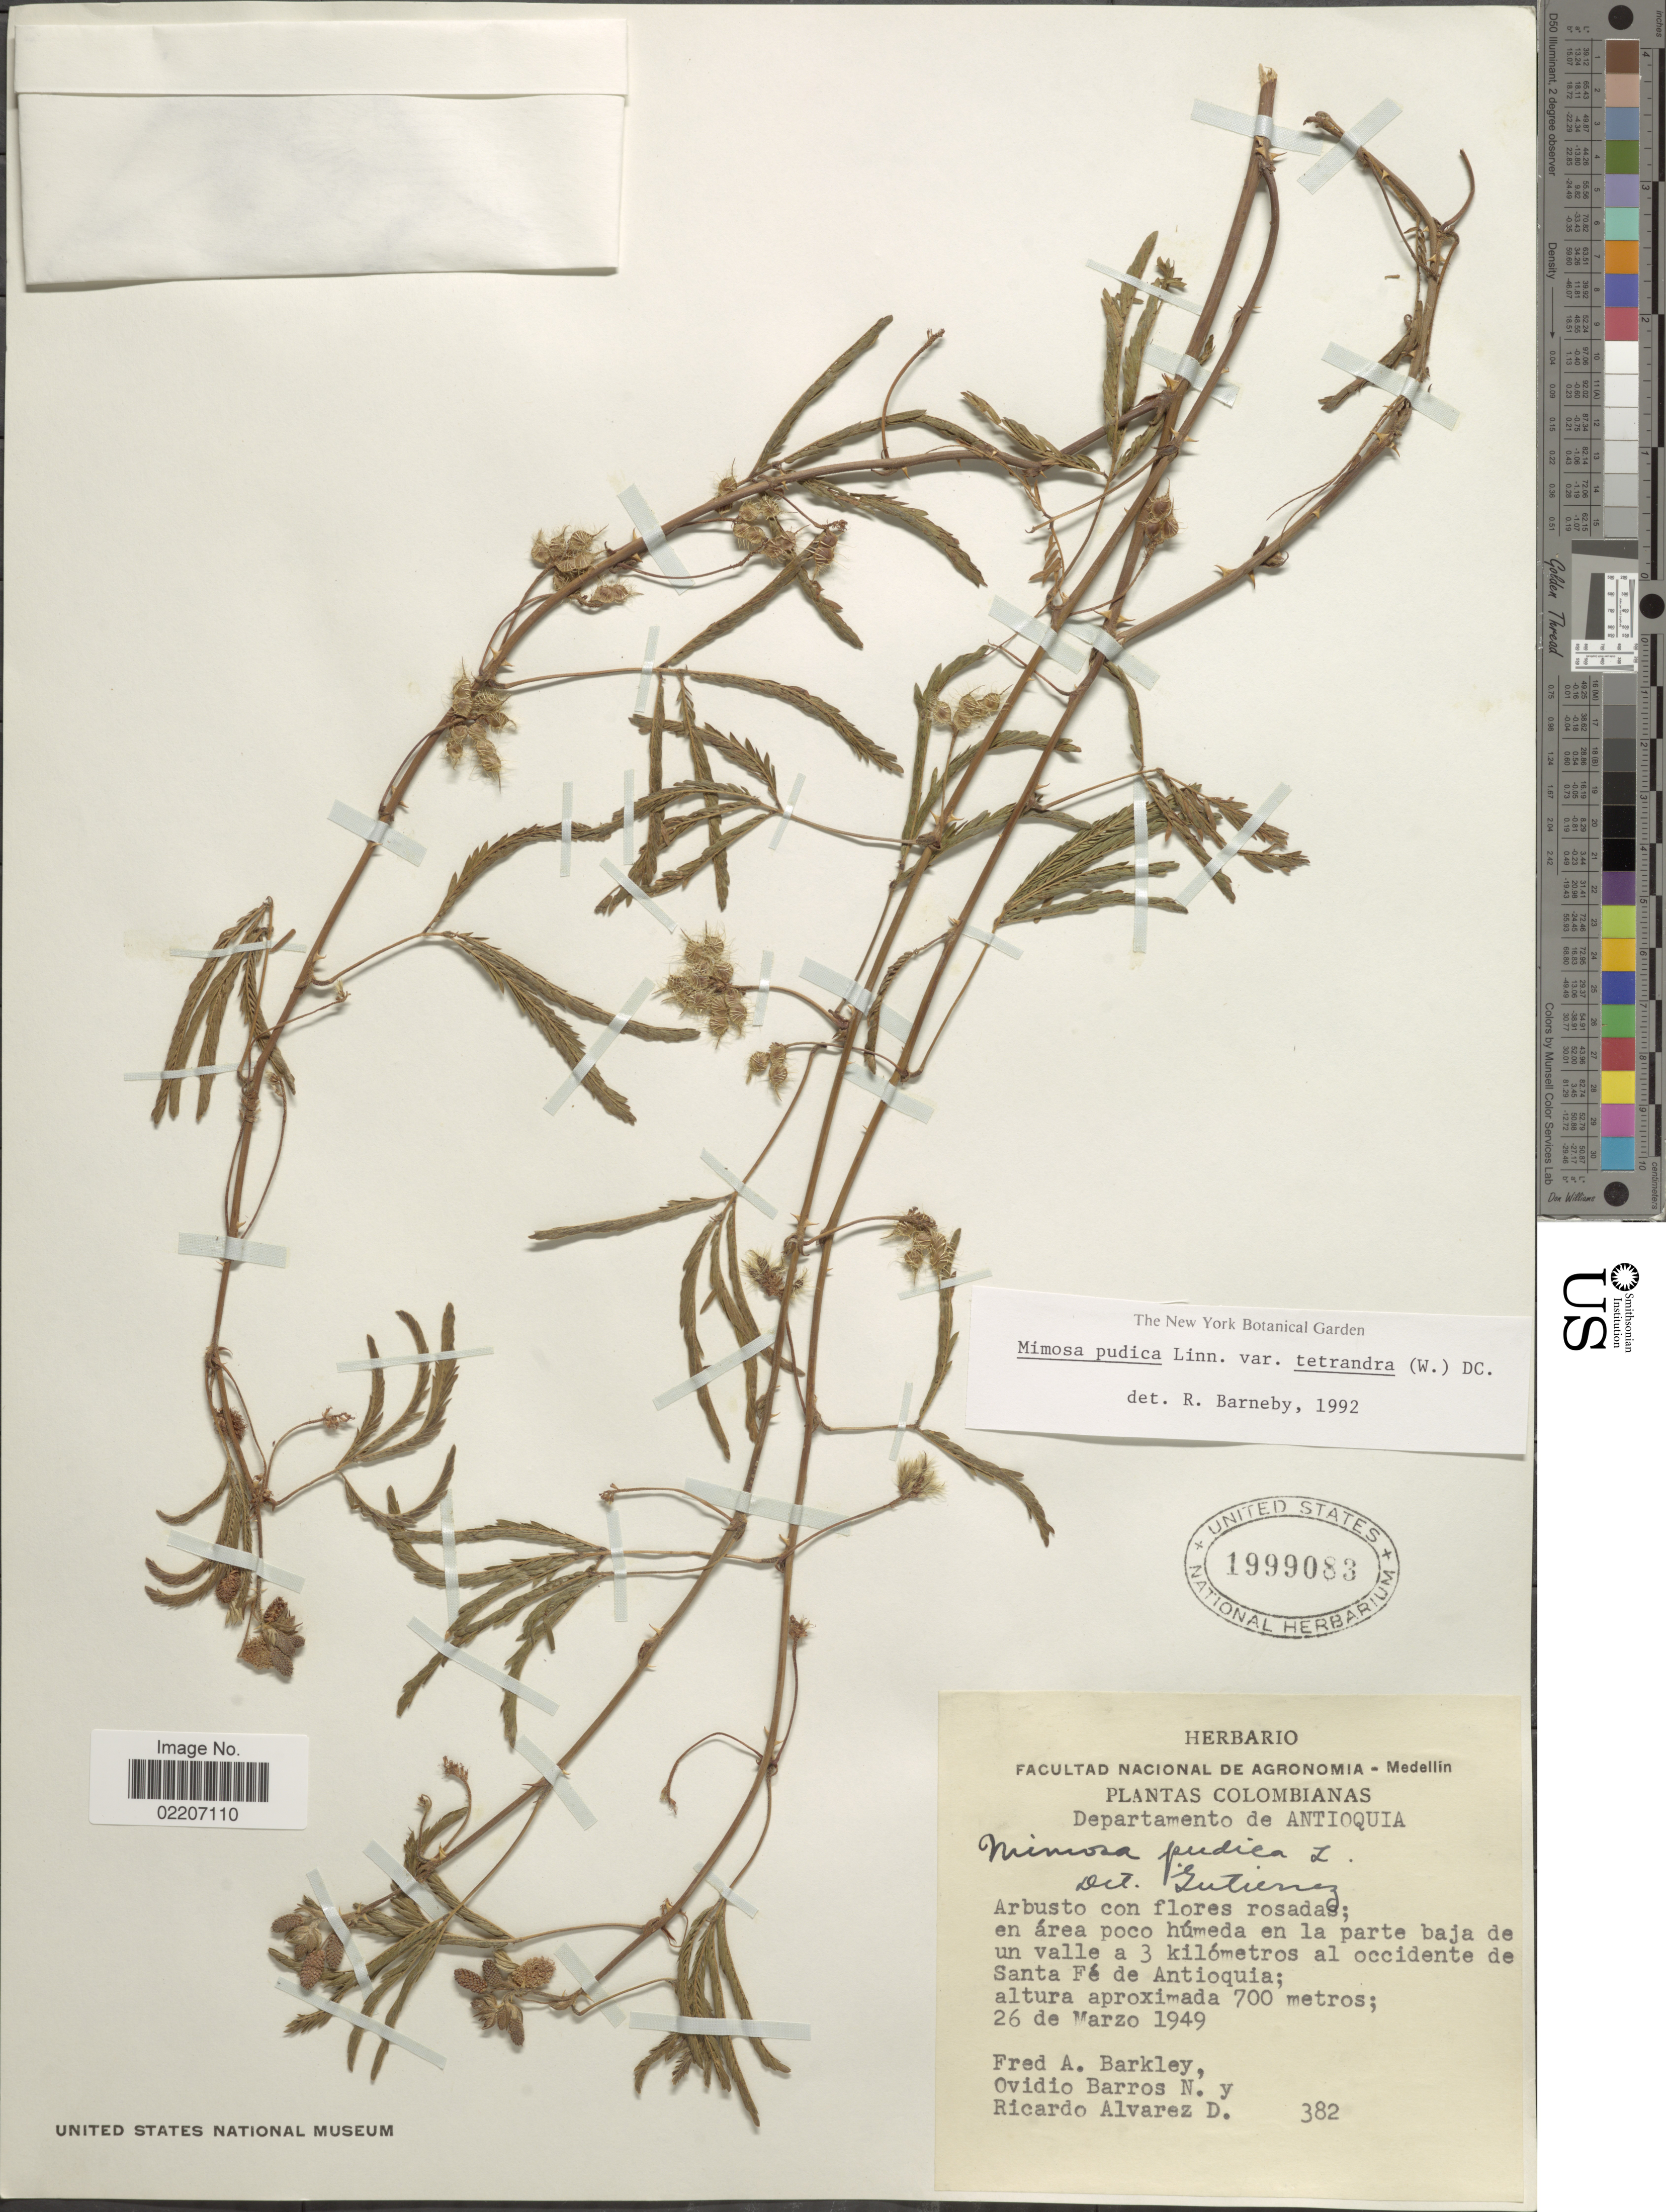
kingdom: Plantae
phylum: Tracheophyta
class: Magnoliopsida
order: Fabales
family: Fabaceae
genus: Mimosa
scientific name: Mimosa pudica var. tetrandra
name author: L.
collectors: F. A. Barkley, O. Barros & R. Alvarez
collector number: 382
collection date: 1949-03-26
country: Colombia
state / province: Antioquia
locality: Departamento de Antioquia, valle a 3 kilometros al occidente de Santa Fe de Antioquia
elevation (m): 700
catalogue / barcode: US 1999083